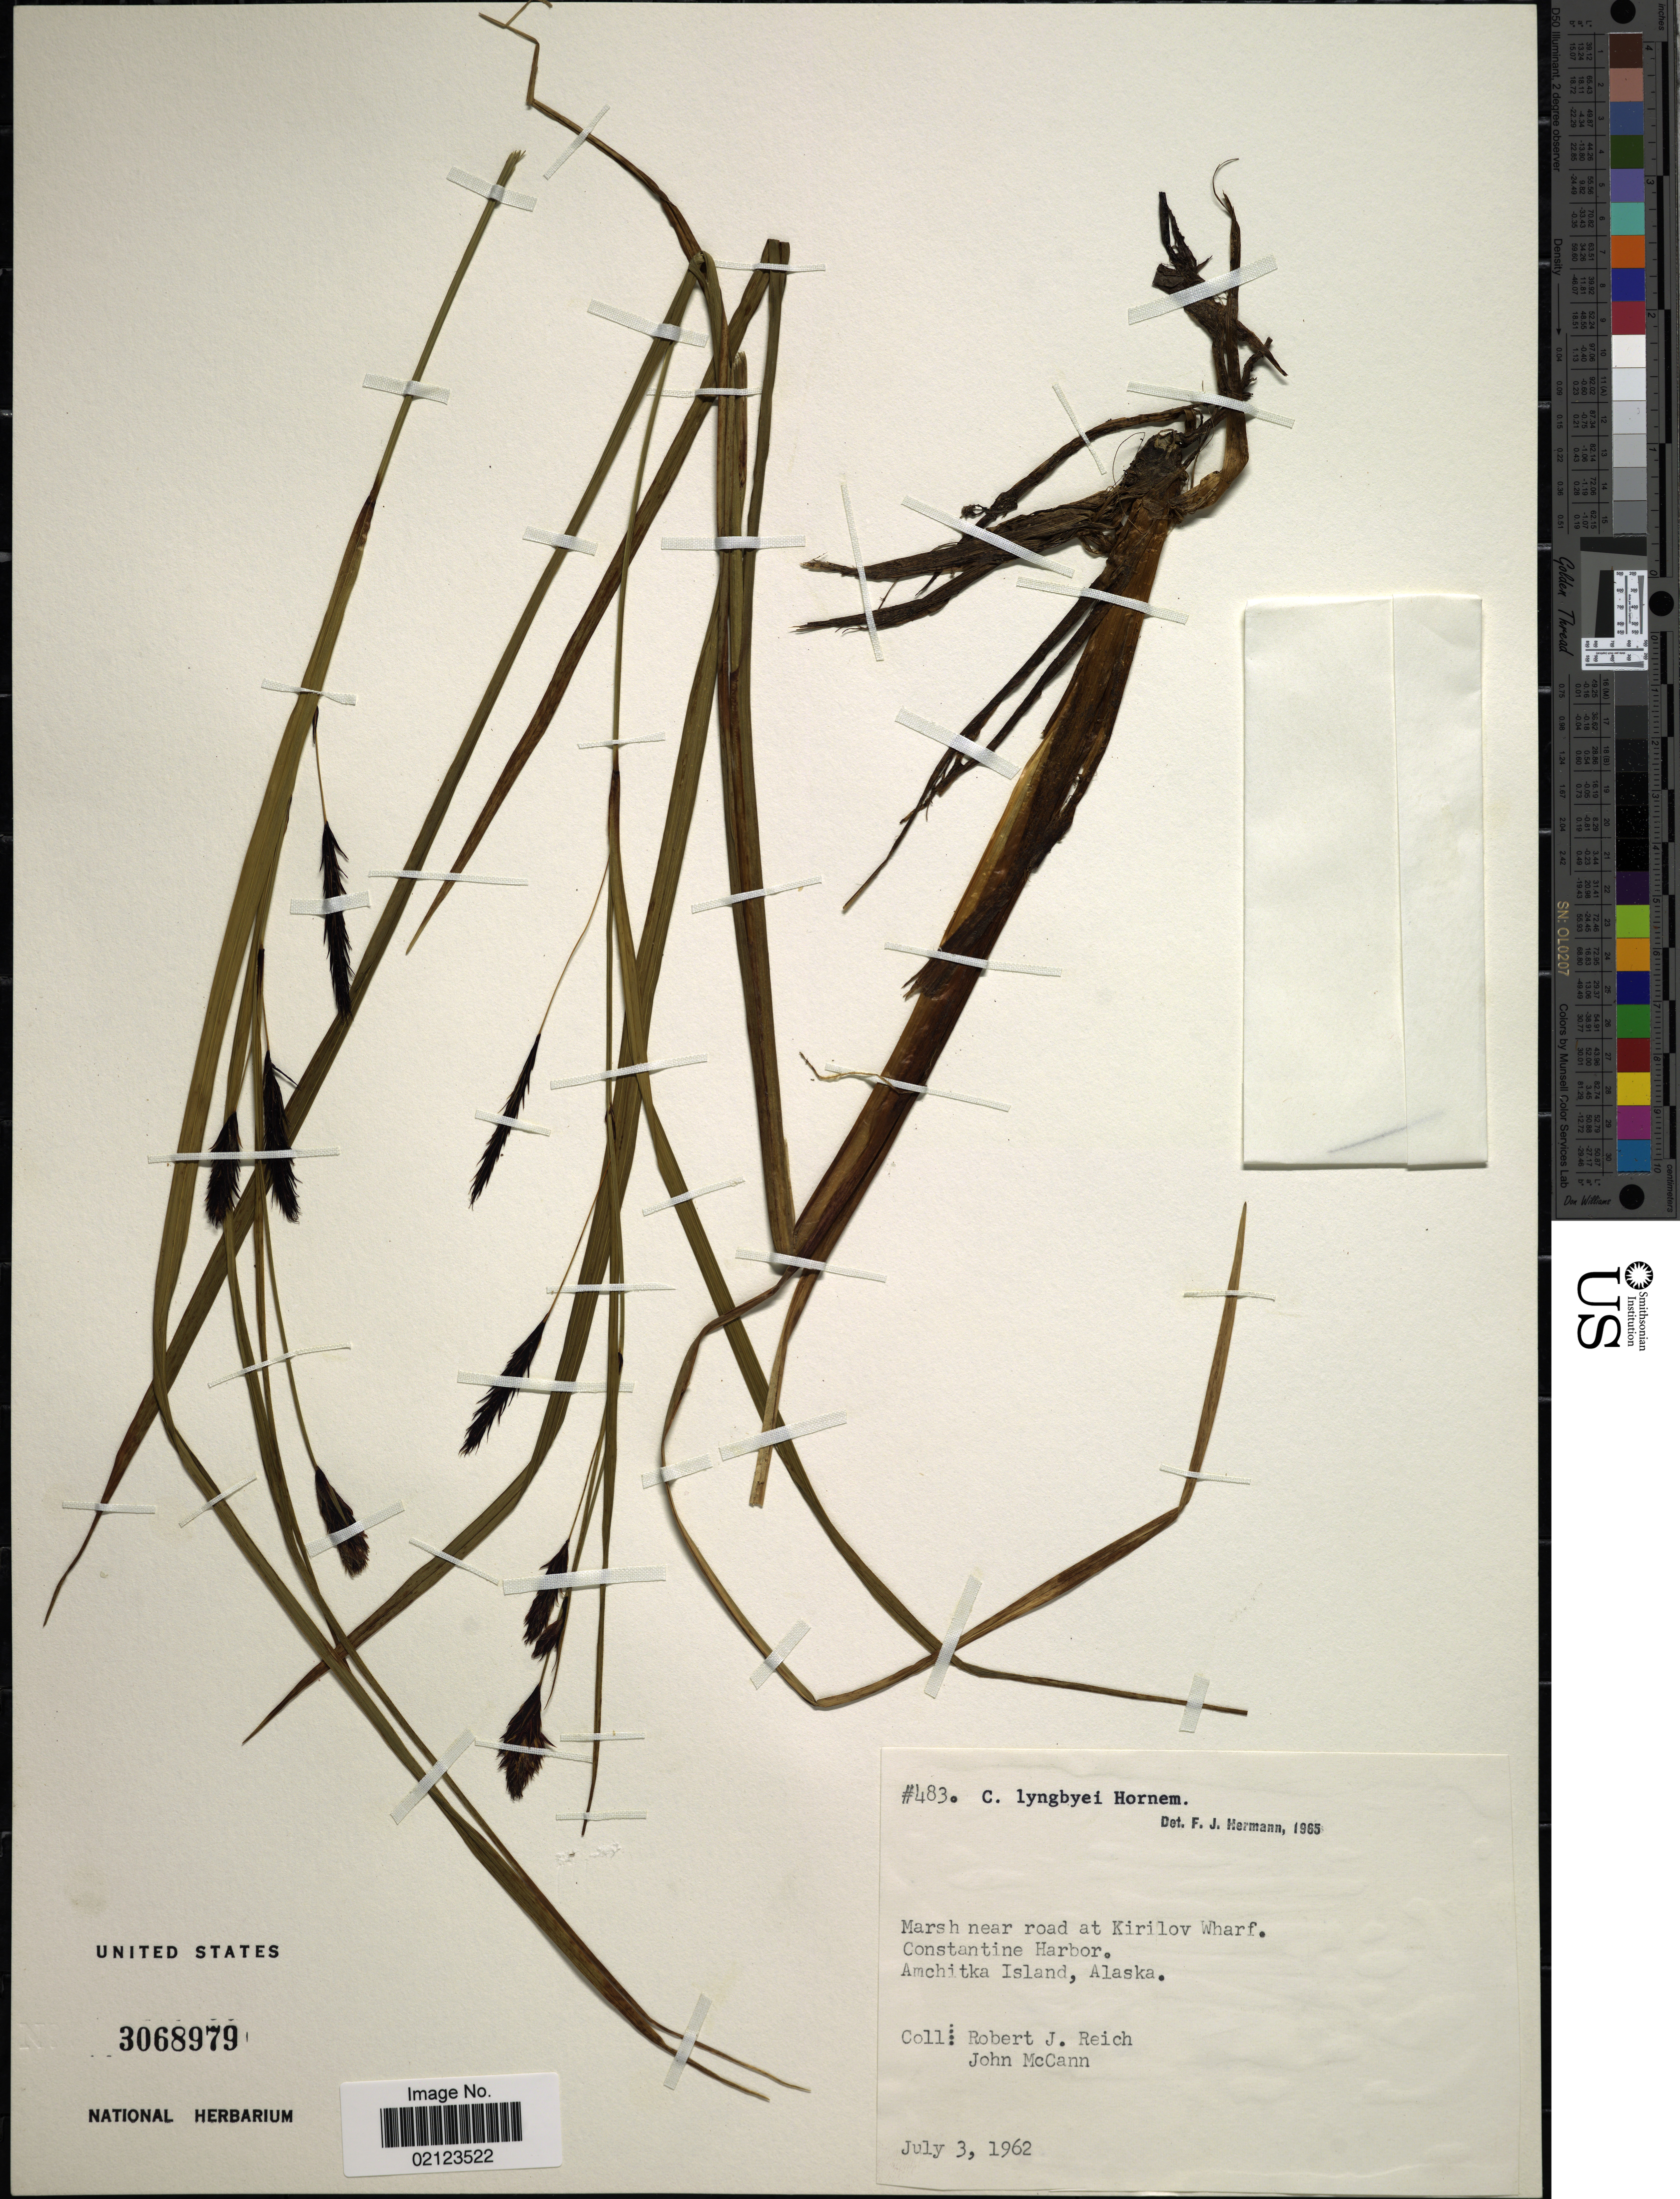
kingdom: Plantae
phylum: Tracheophyta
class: Liliopsida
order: Poales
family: Cyperaceae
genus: Carex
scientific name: Carex lyngbyei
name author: Hornem.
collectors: R. Reich & J. McCann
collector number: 483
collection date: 1962-07-03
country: United States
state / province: Alaska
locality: Marsh near road at Kirilov Wharf. Constantine Harbor. Amchitka Island, Alaska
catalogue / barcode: US 3068979